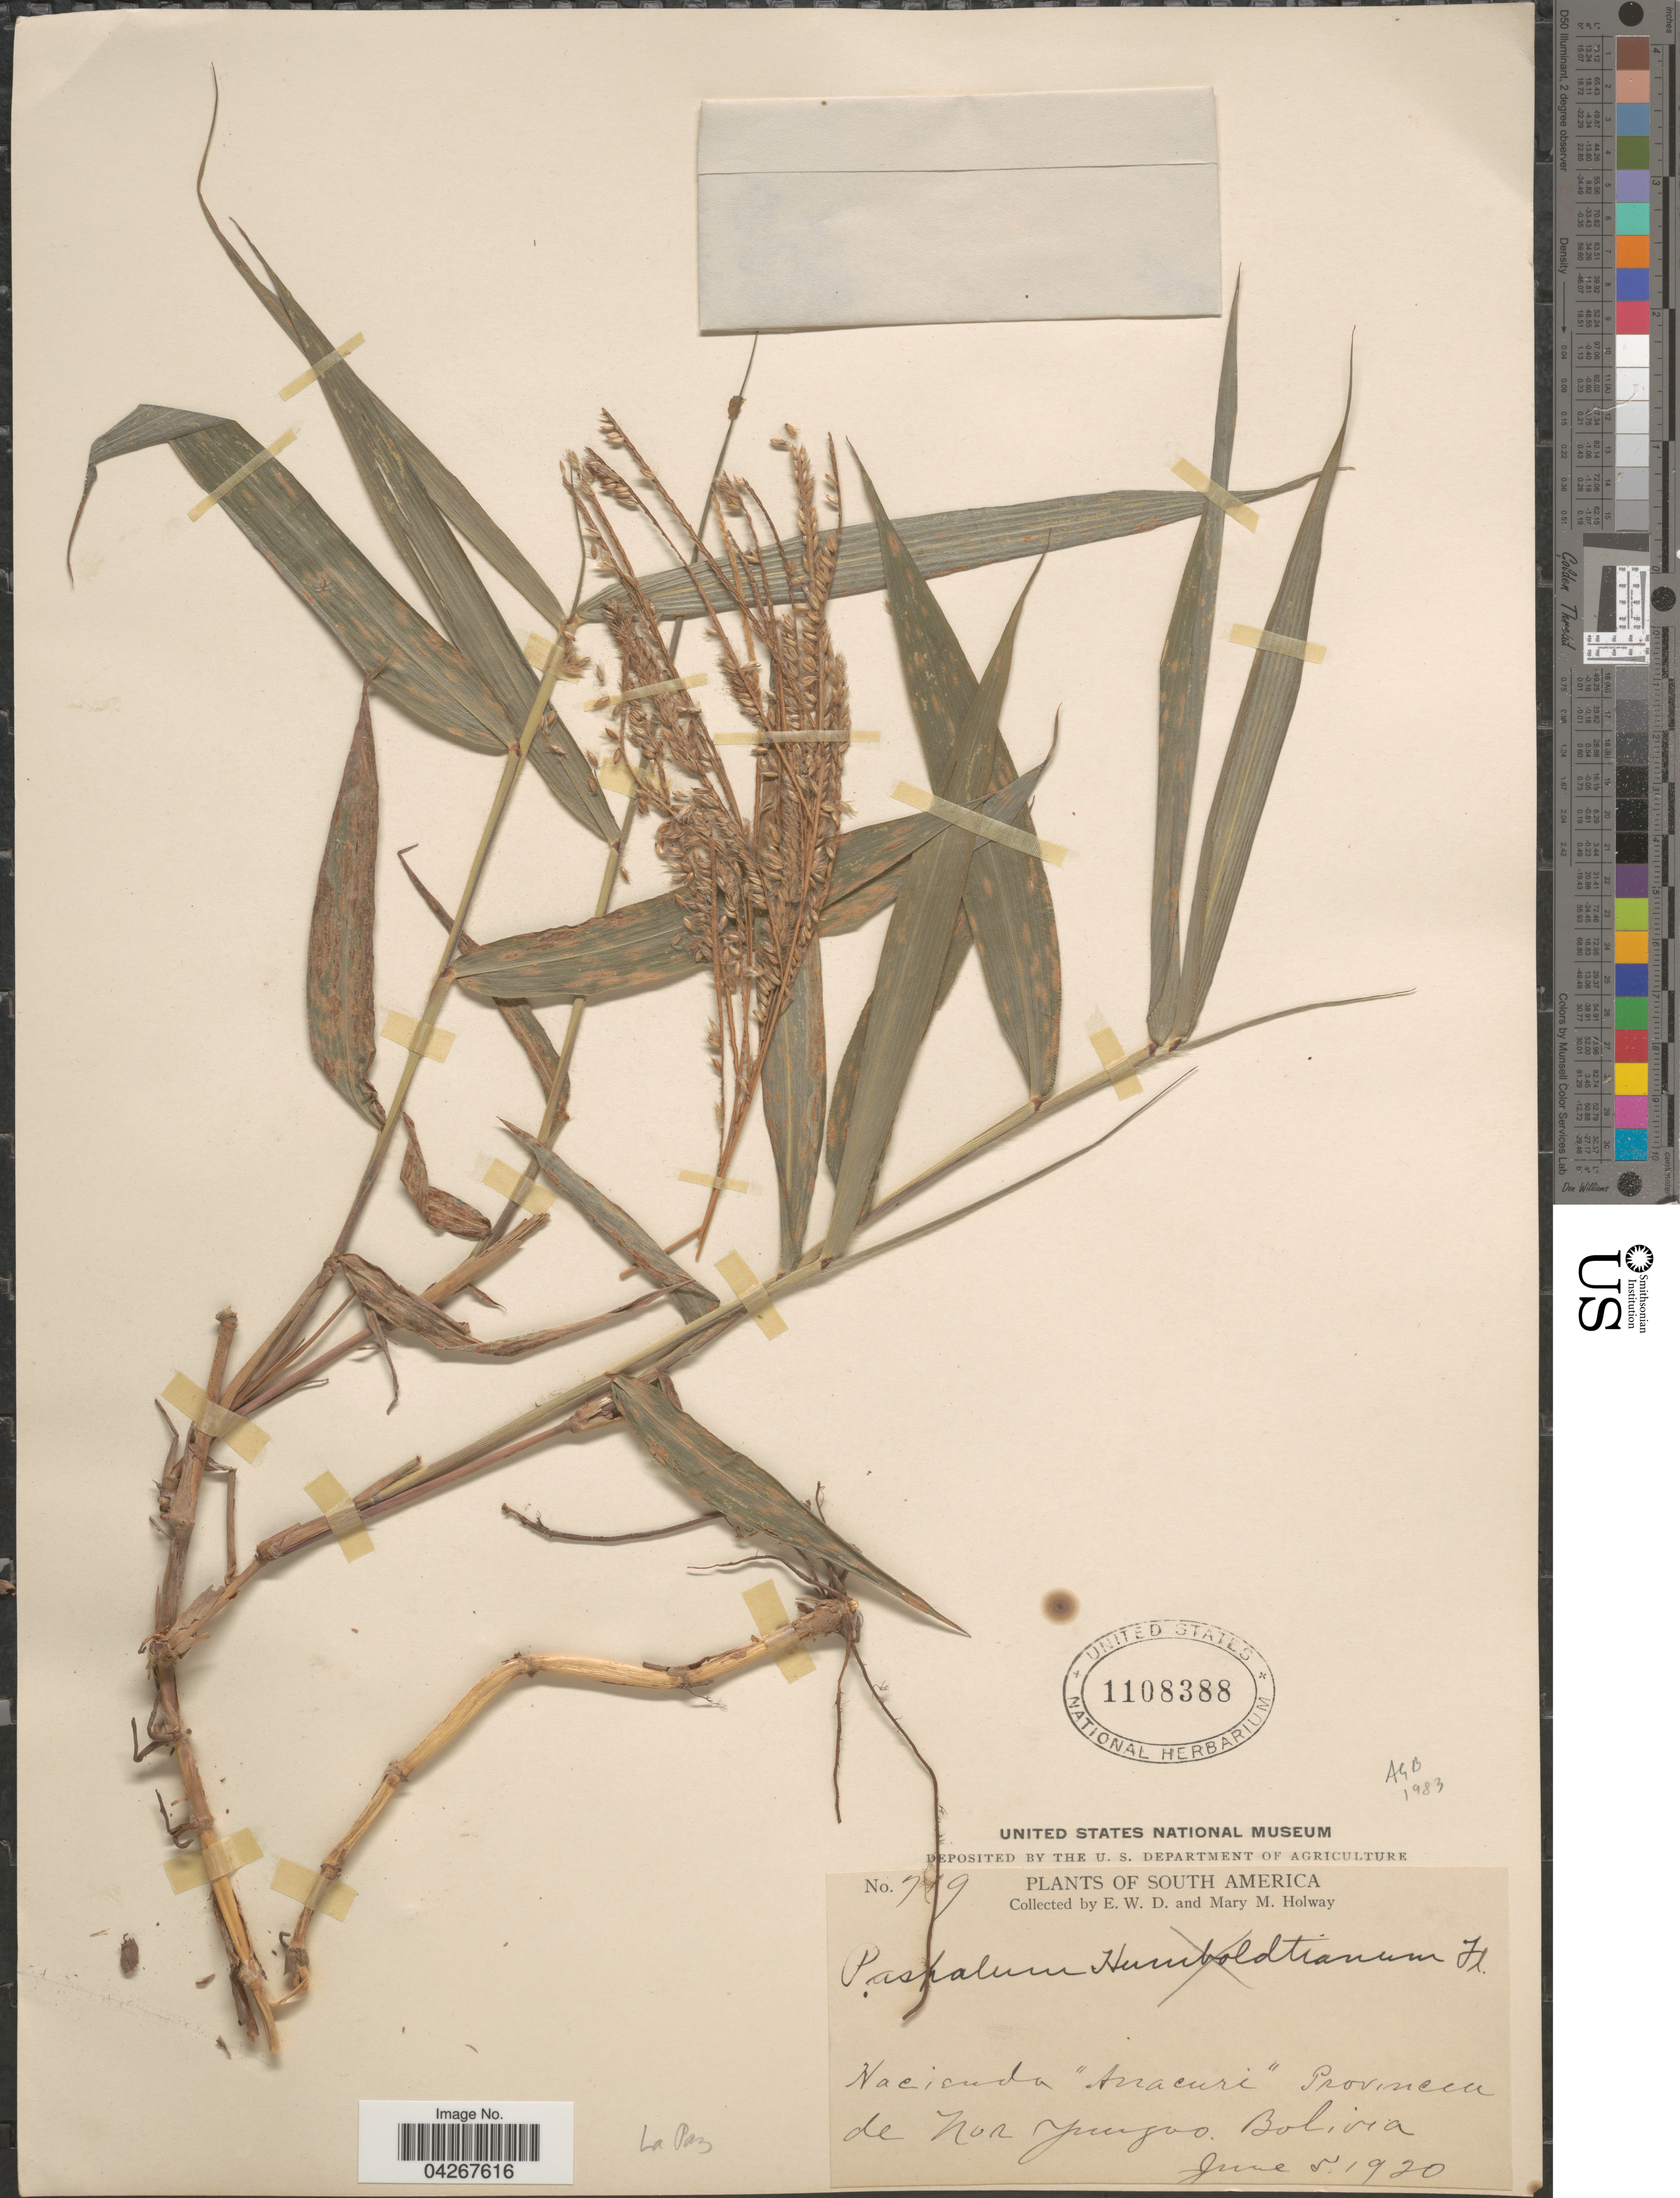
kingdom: Plantae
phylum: Tracheophyta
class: Liliopsida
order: Poales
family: Poaceae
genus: Paspalum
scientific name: Paspalum buchtienii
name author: Hack.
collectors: E. W. D. Holway & M. M. Holway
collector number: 719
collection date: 1920-06-05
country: Bolivia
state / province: La Paz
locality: Hacienda "Arracuri" Provincia de Nor Jungas.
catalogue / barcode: US 1108388